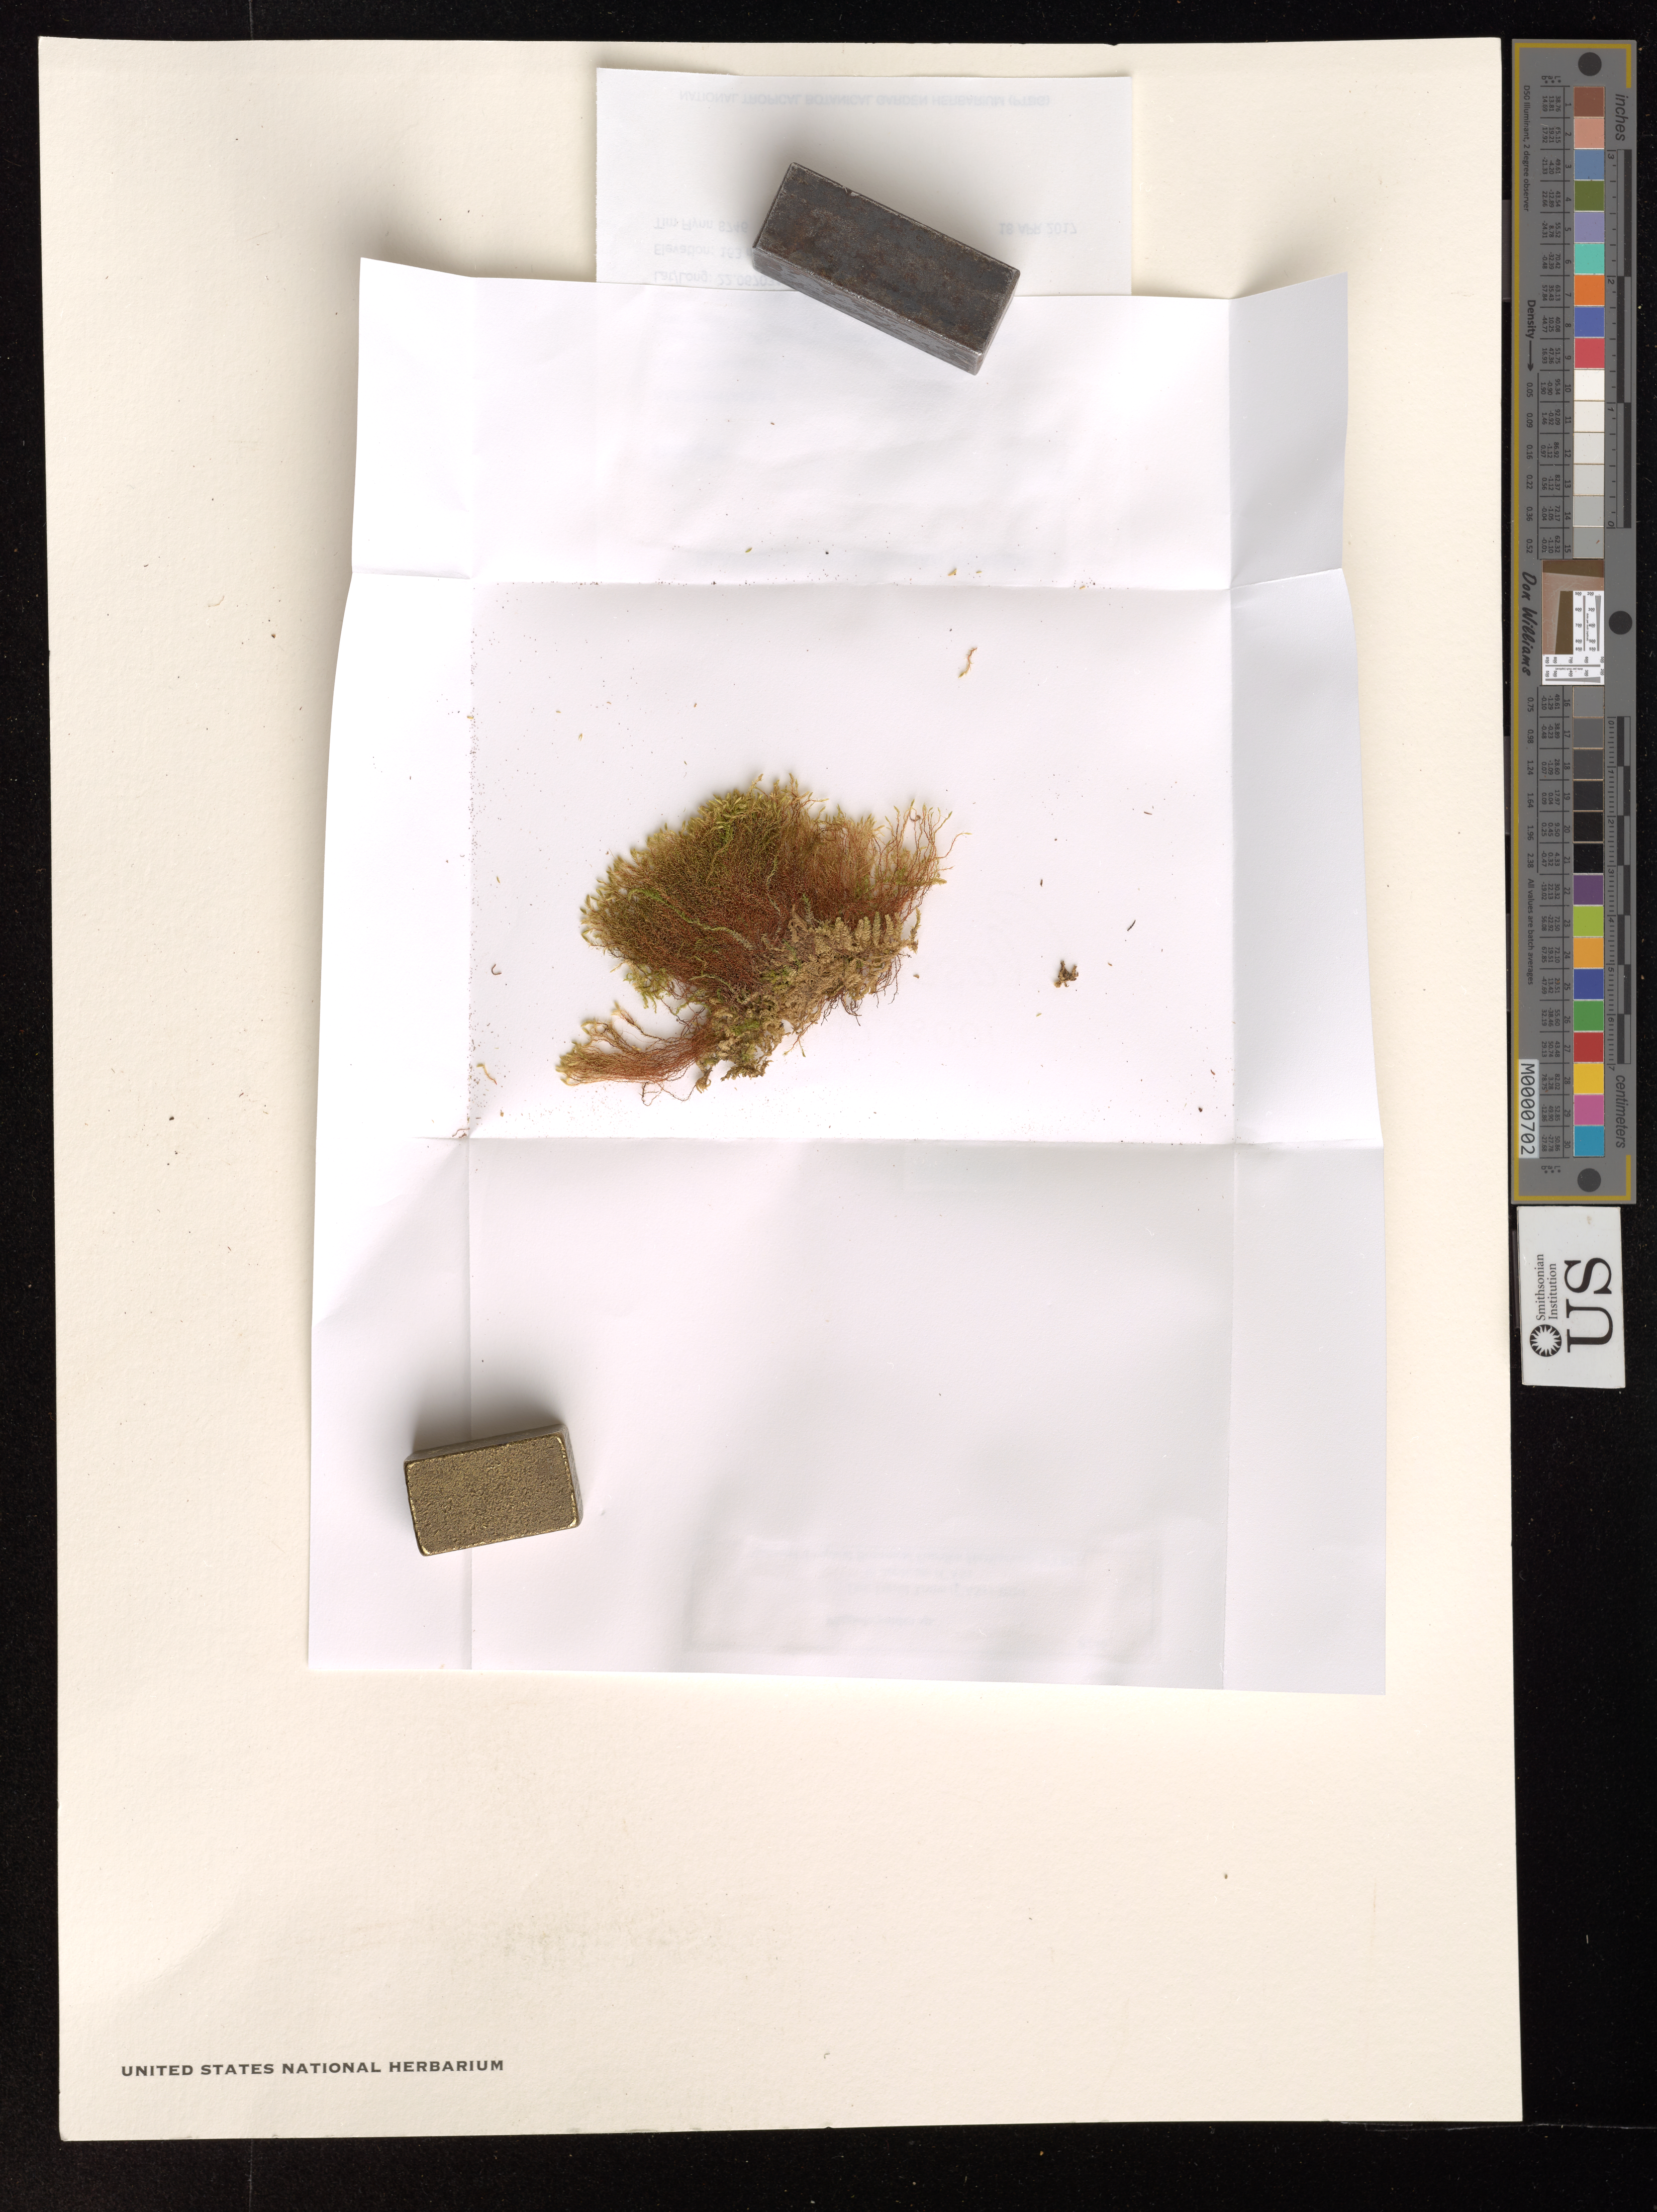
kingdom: Plantae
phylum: Bryophyta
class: Bryopsida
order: Bryales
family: Bryaceae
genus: Plagiobryoides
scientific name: Plagiobryoides sp.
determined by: Toren, David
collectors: T. Flynn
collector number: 8746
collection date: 2017-04-18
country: United States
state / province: Hawaii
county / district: Kauai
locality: The Hawaiian Islands. Kauai Kawaihau District. CTAHR station off Hwy 580, upper Wailua. Master Gardner greenhouse. Greenhouse floor. Growing on weed mat beneath greenhouse benches.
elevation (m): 163